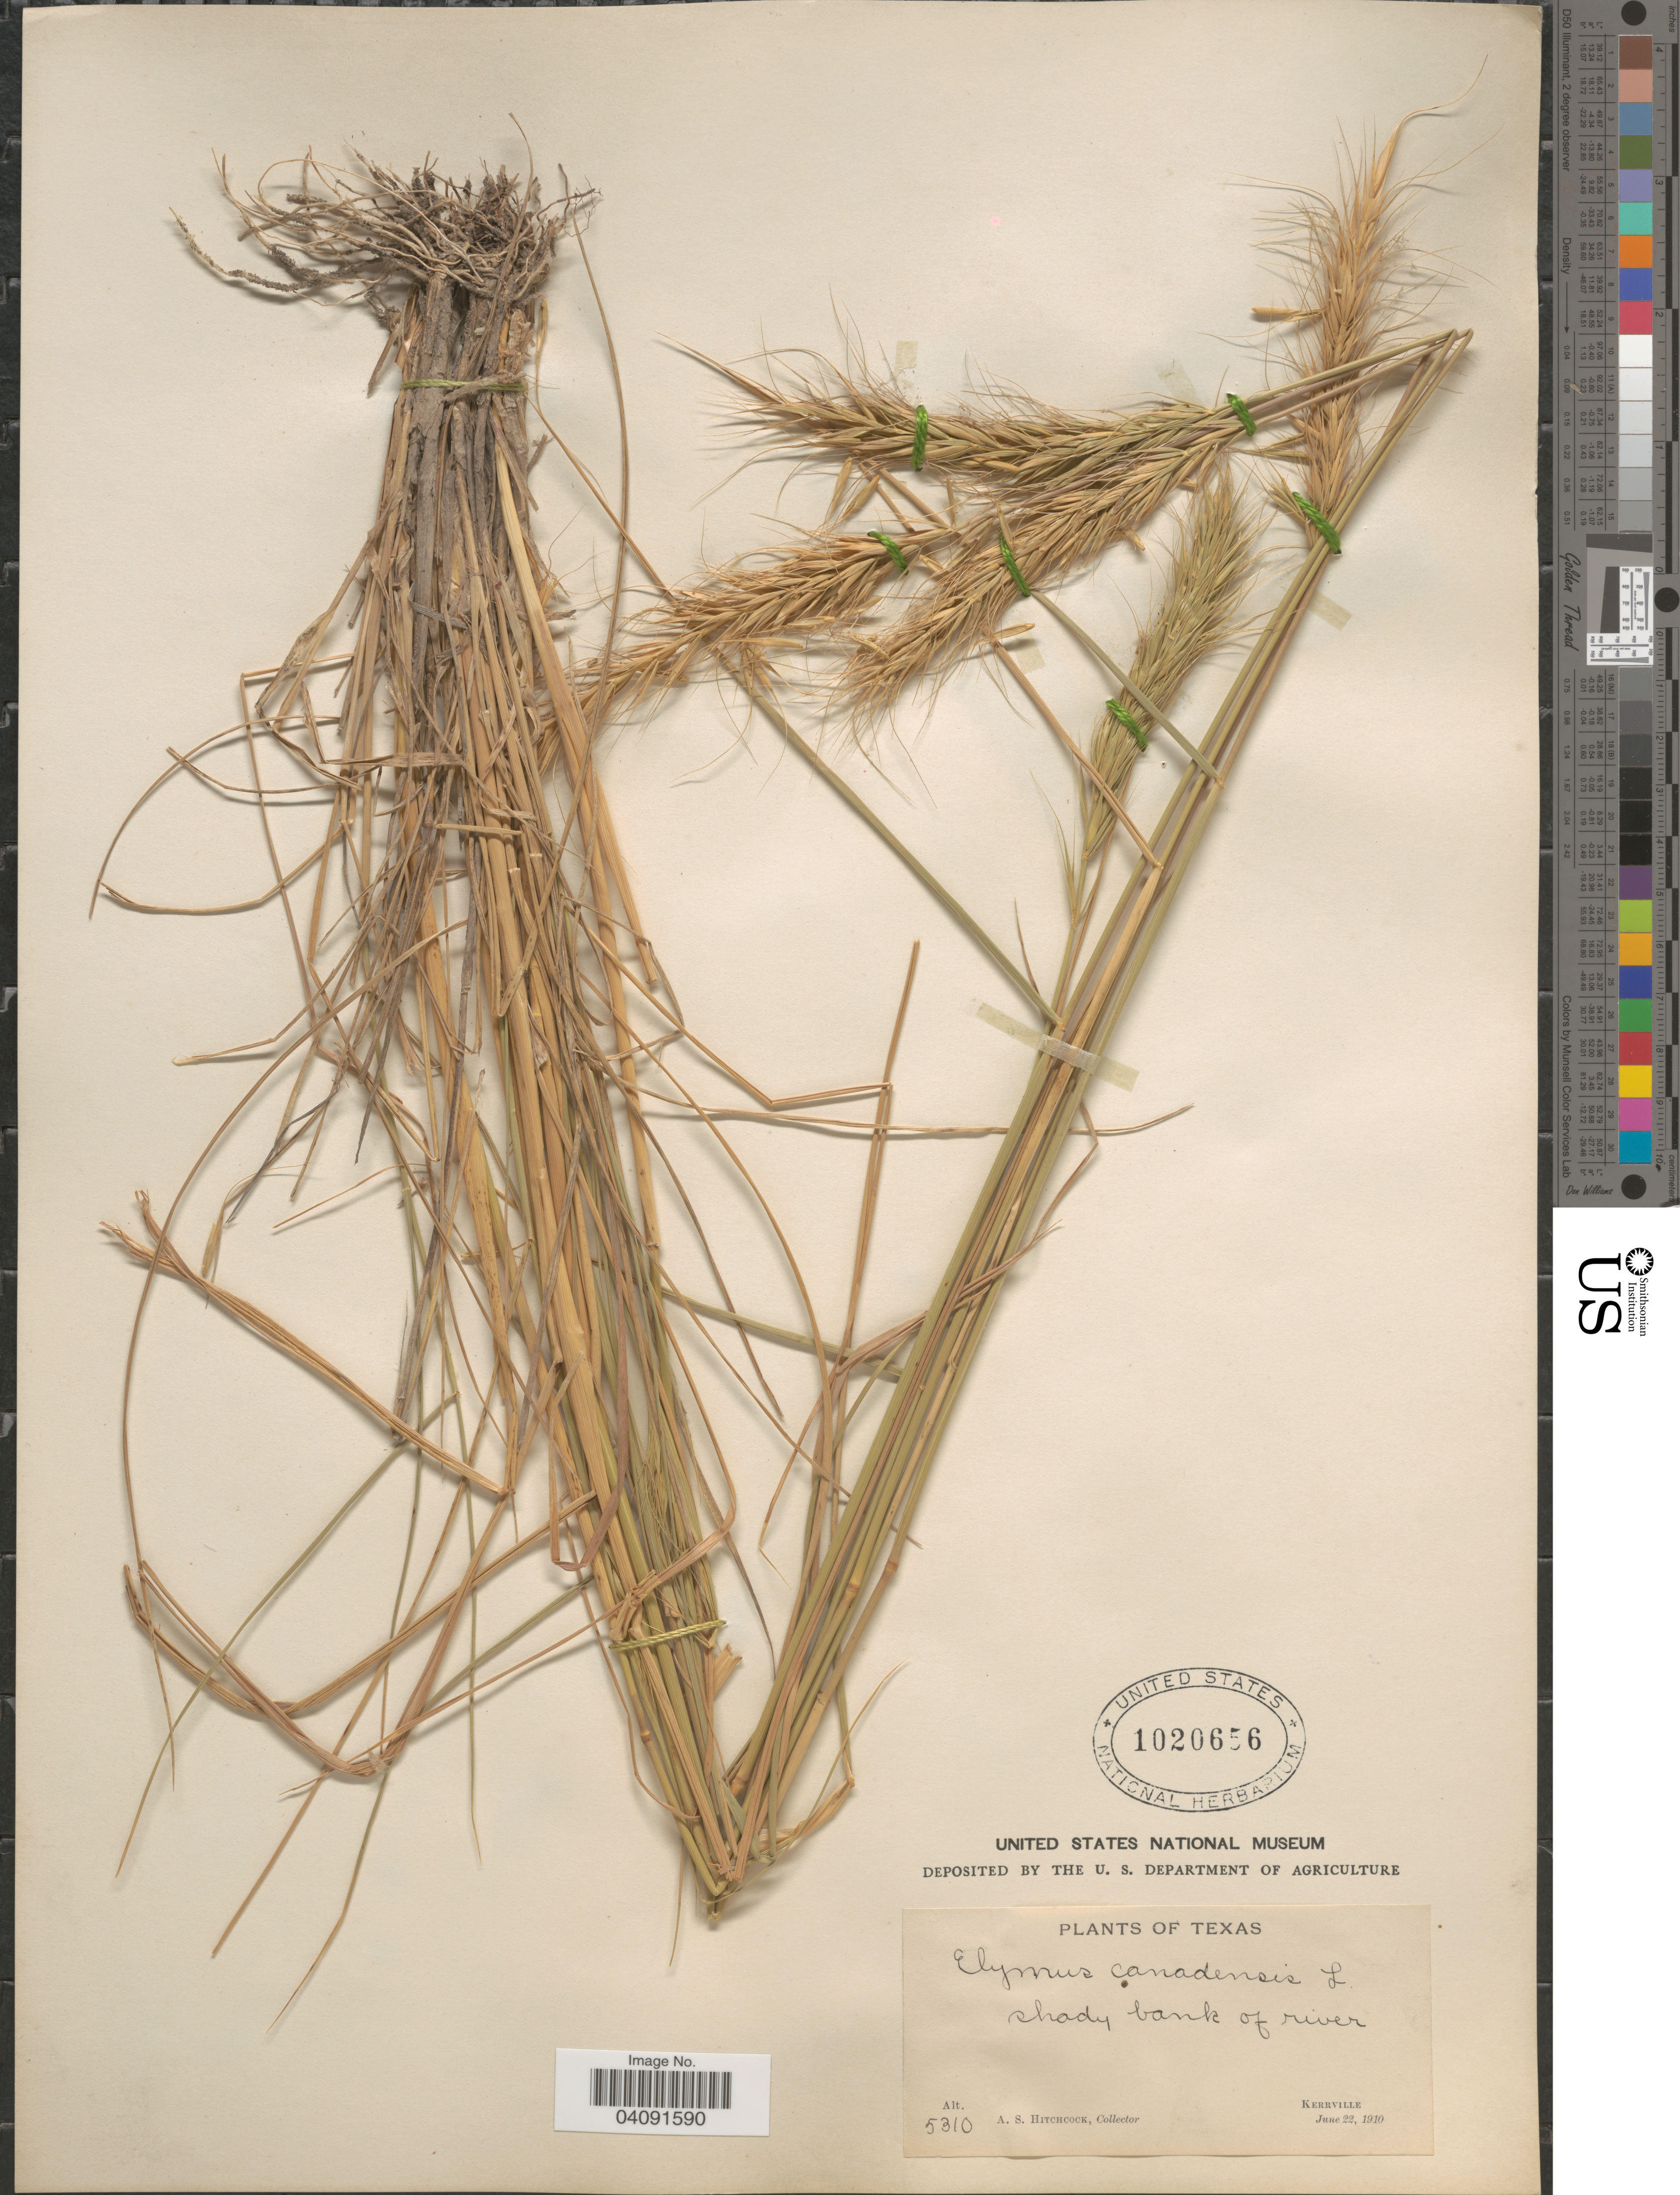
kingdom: Plantae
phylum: Tracheophyta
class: Liliopsida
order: Poales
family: Poaceae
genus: Elymus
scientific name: Elymus canadensis var. brachystachys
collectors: A. S. Hitchcock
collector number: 5310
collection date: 1910-06-22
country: United States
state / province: Texas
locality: Shady bank of river. Kerryville.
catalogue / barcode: US 1020656